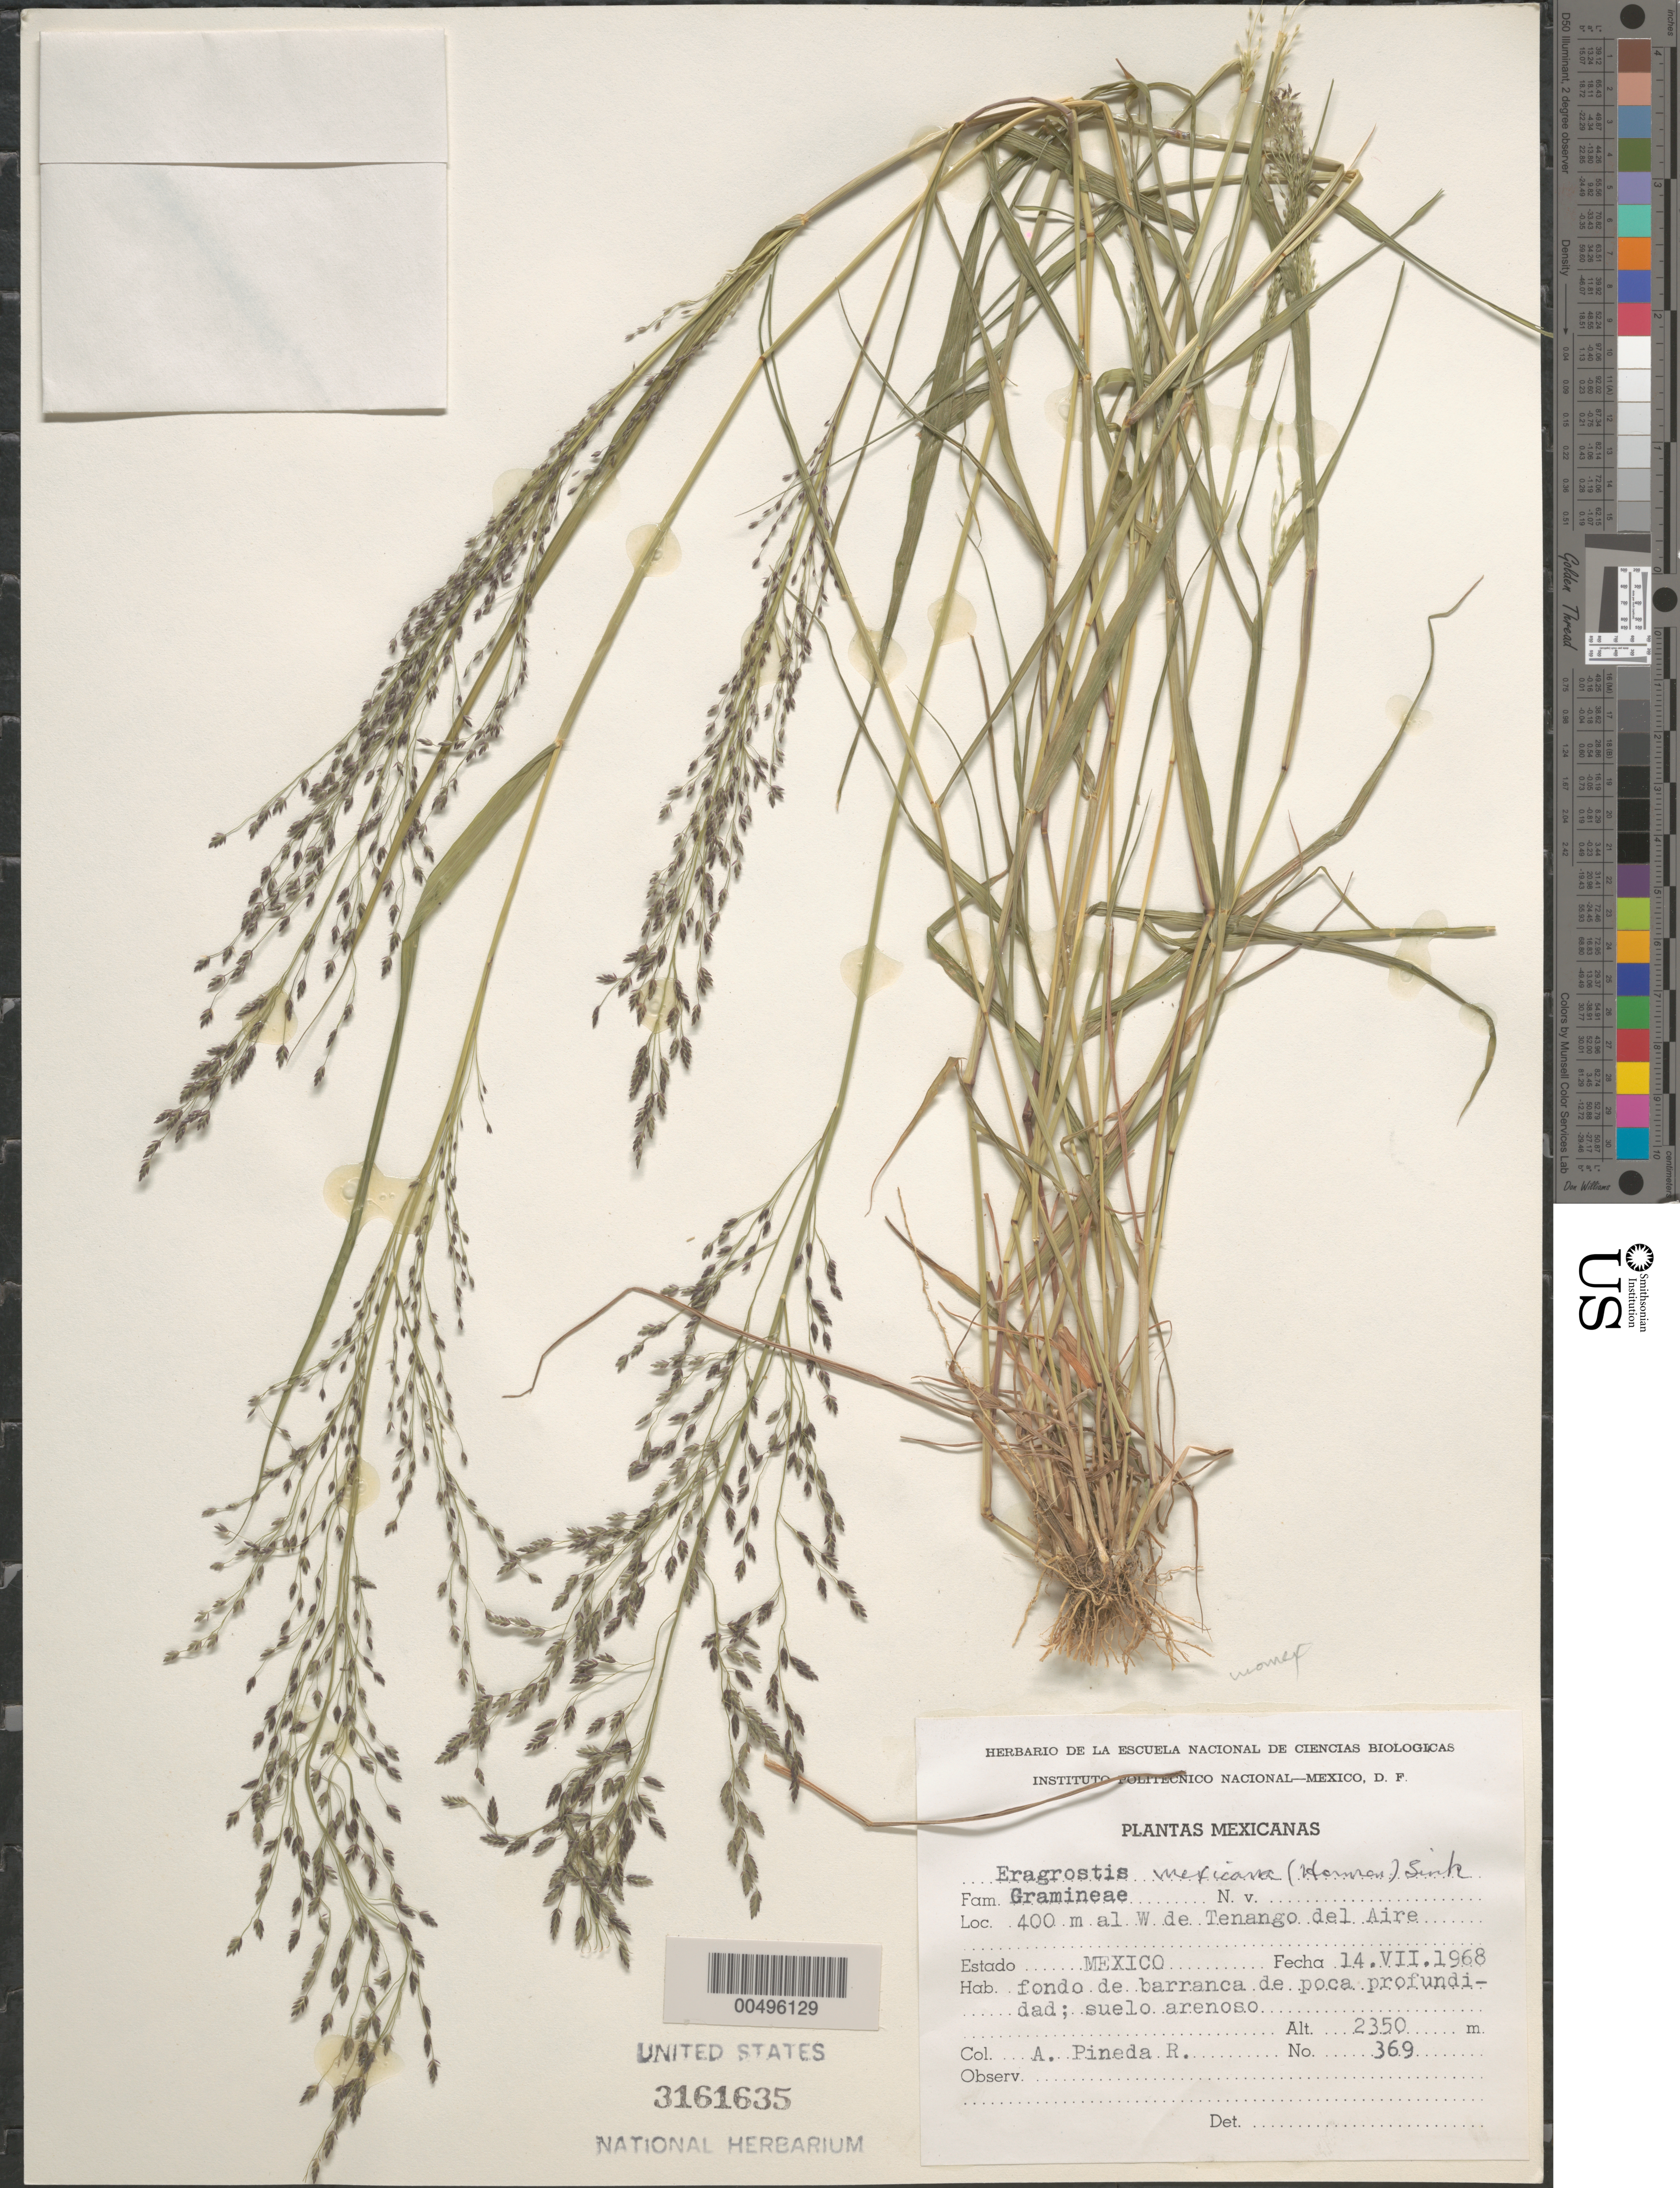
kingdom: Plantae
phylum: Tracheophyta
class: Liliopsida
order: Poales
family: Poaceae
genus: Eragrostis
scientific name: Eragrostis mexicana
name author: (Hornem.) Link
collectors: A. Pineda-R.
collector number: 639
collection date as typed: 14 Jul 1968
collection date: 1968-07-14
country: Mexico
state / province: México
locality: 400 mi W of Tenango del Aire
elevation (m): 2350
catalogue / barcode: US 3161635